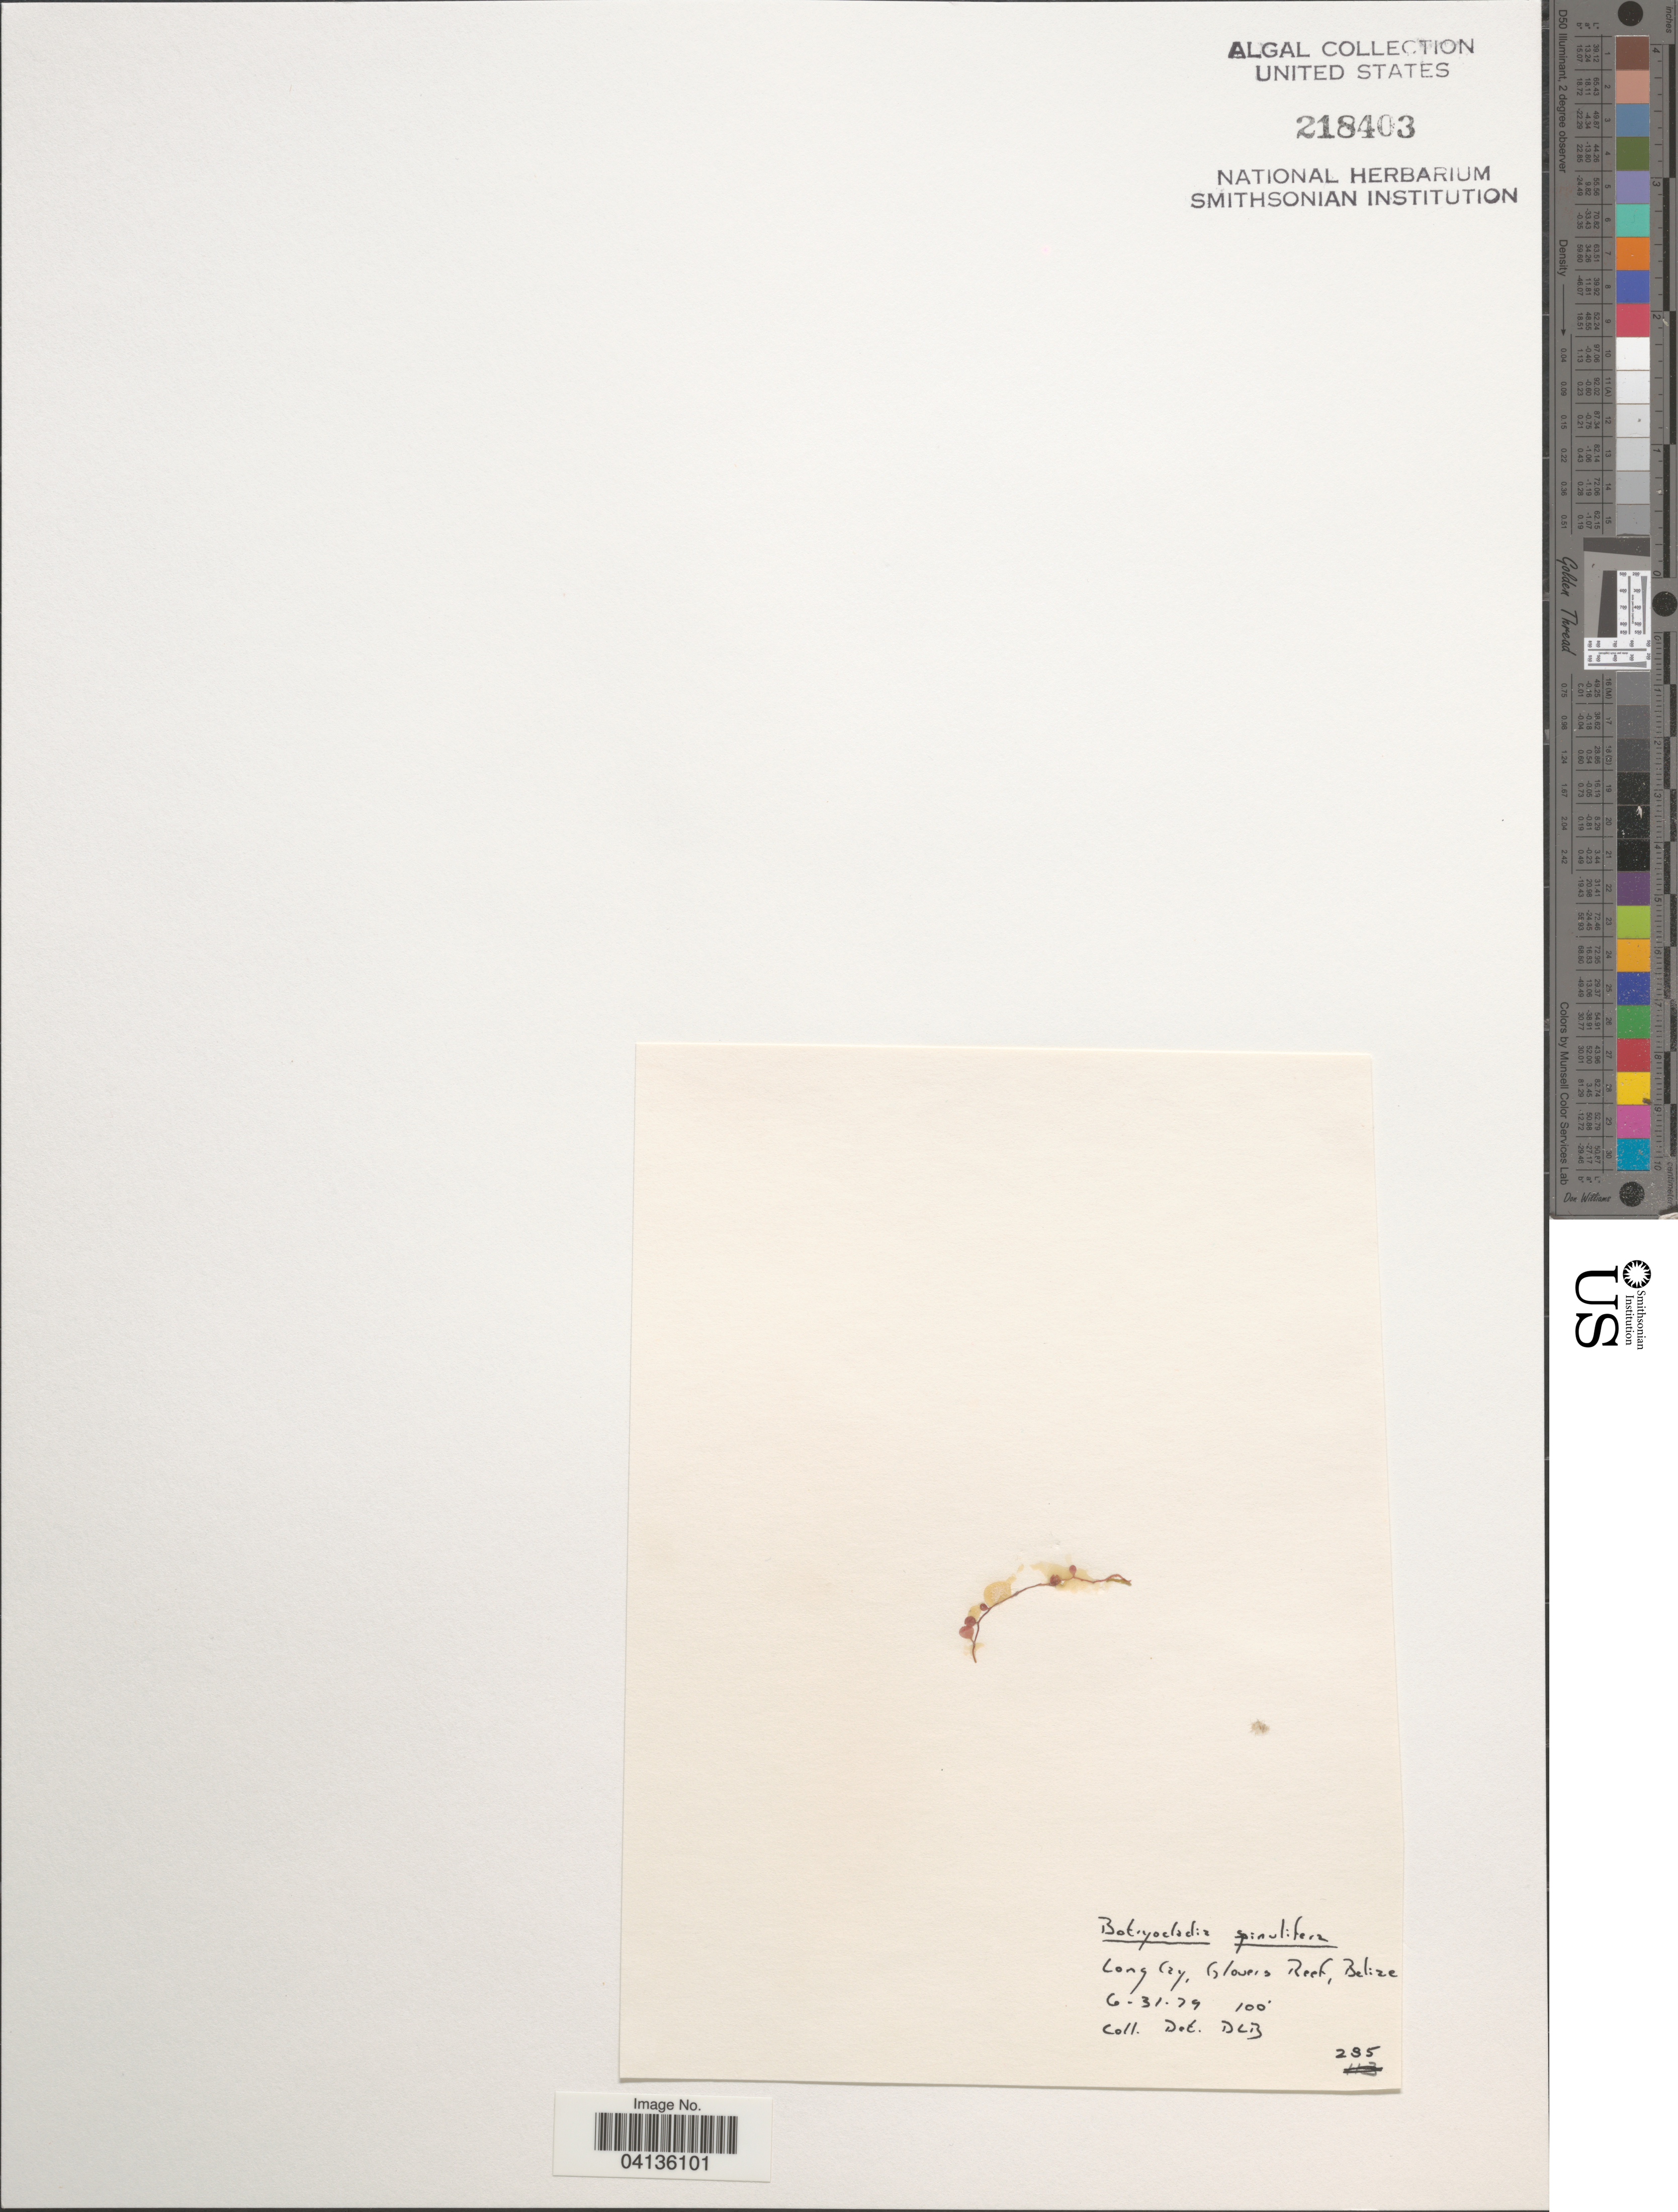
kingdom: Plantae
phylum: Rhodophyta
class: Florideophyceae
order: Rhodymeniales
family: Rhodymeniaceae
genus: Botryocladia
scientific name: Botryocladia spinulifera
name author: W.R. Taylor & I.A. Abbott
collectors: D. L. B.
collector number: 285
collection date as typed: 6 - 31. 79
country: Belize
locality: Long Cay, Glovers Reef.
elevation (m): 30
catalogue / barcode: US 218403